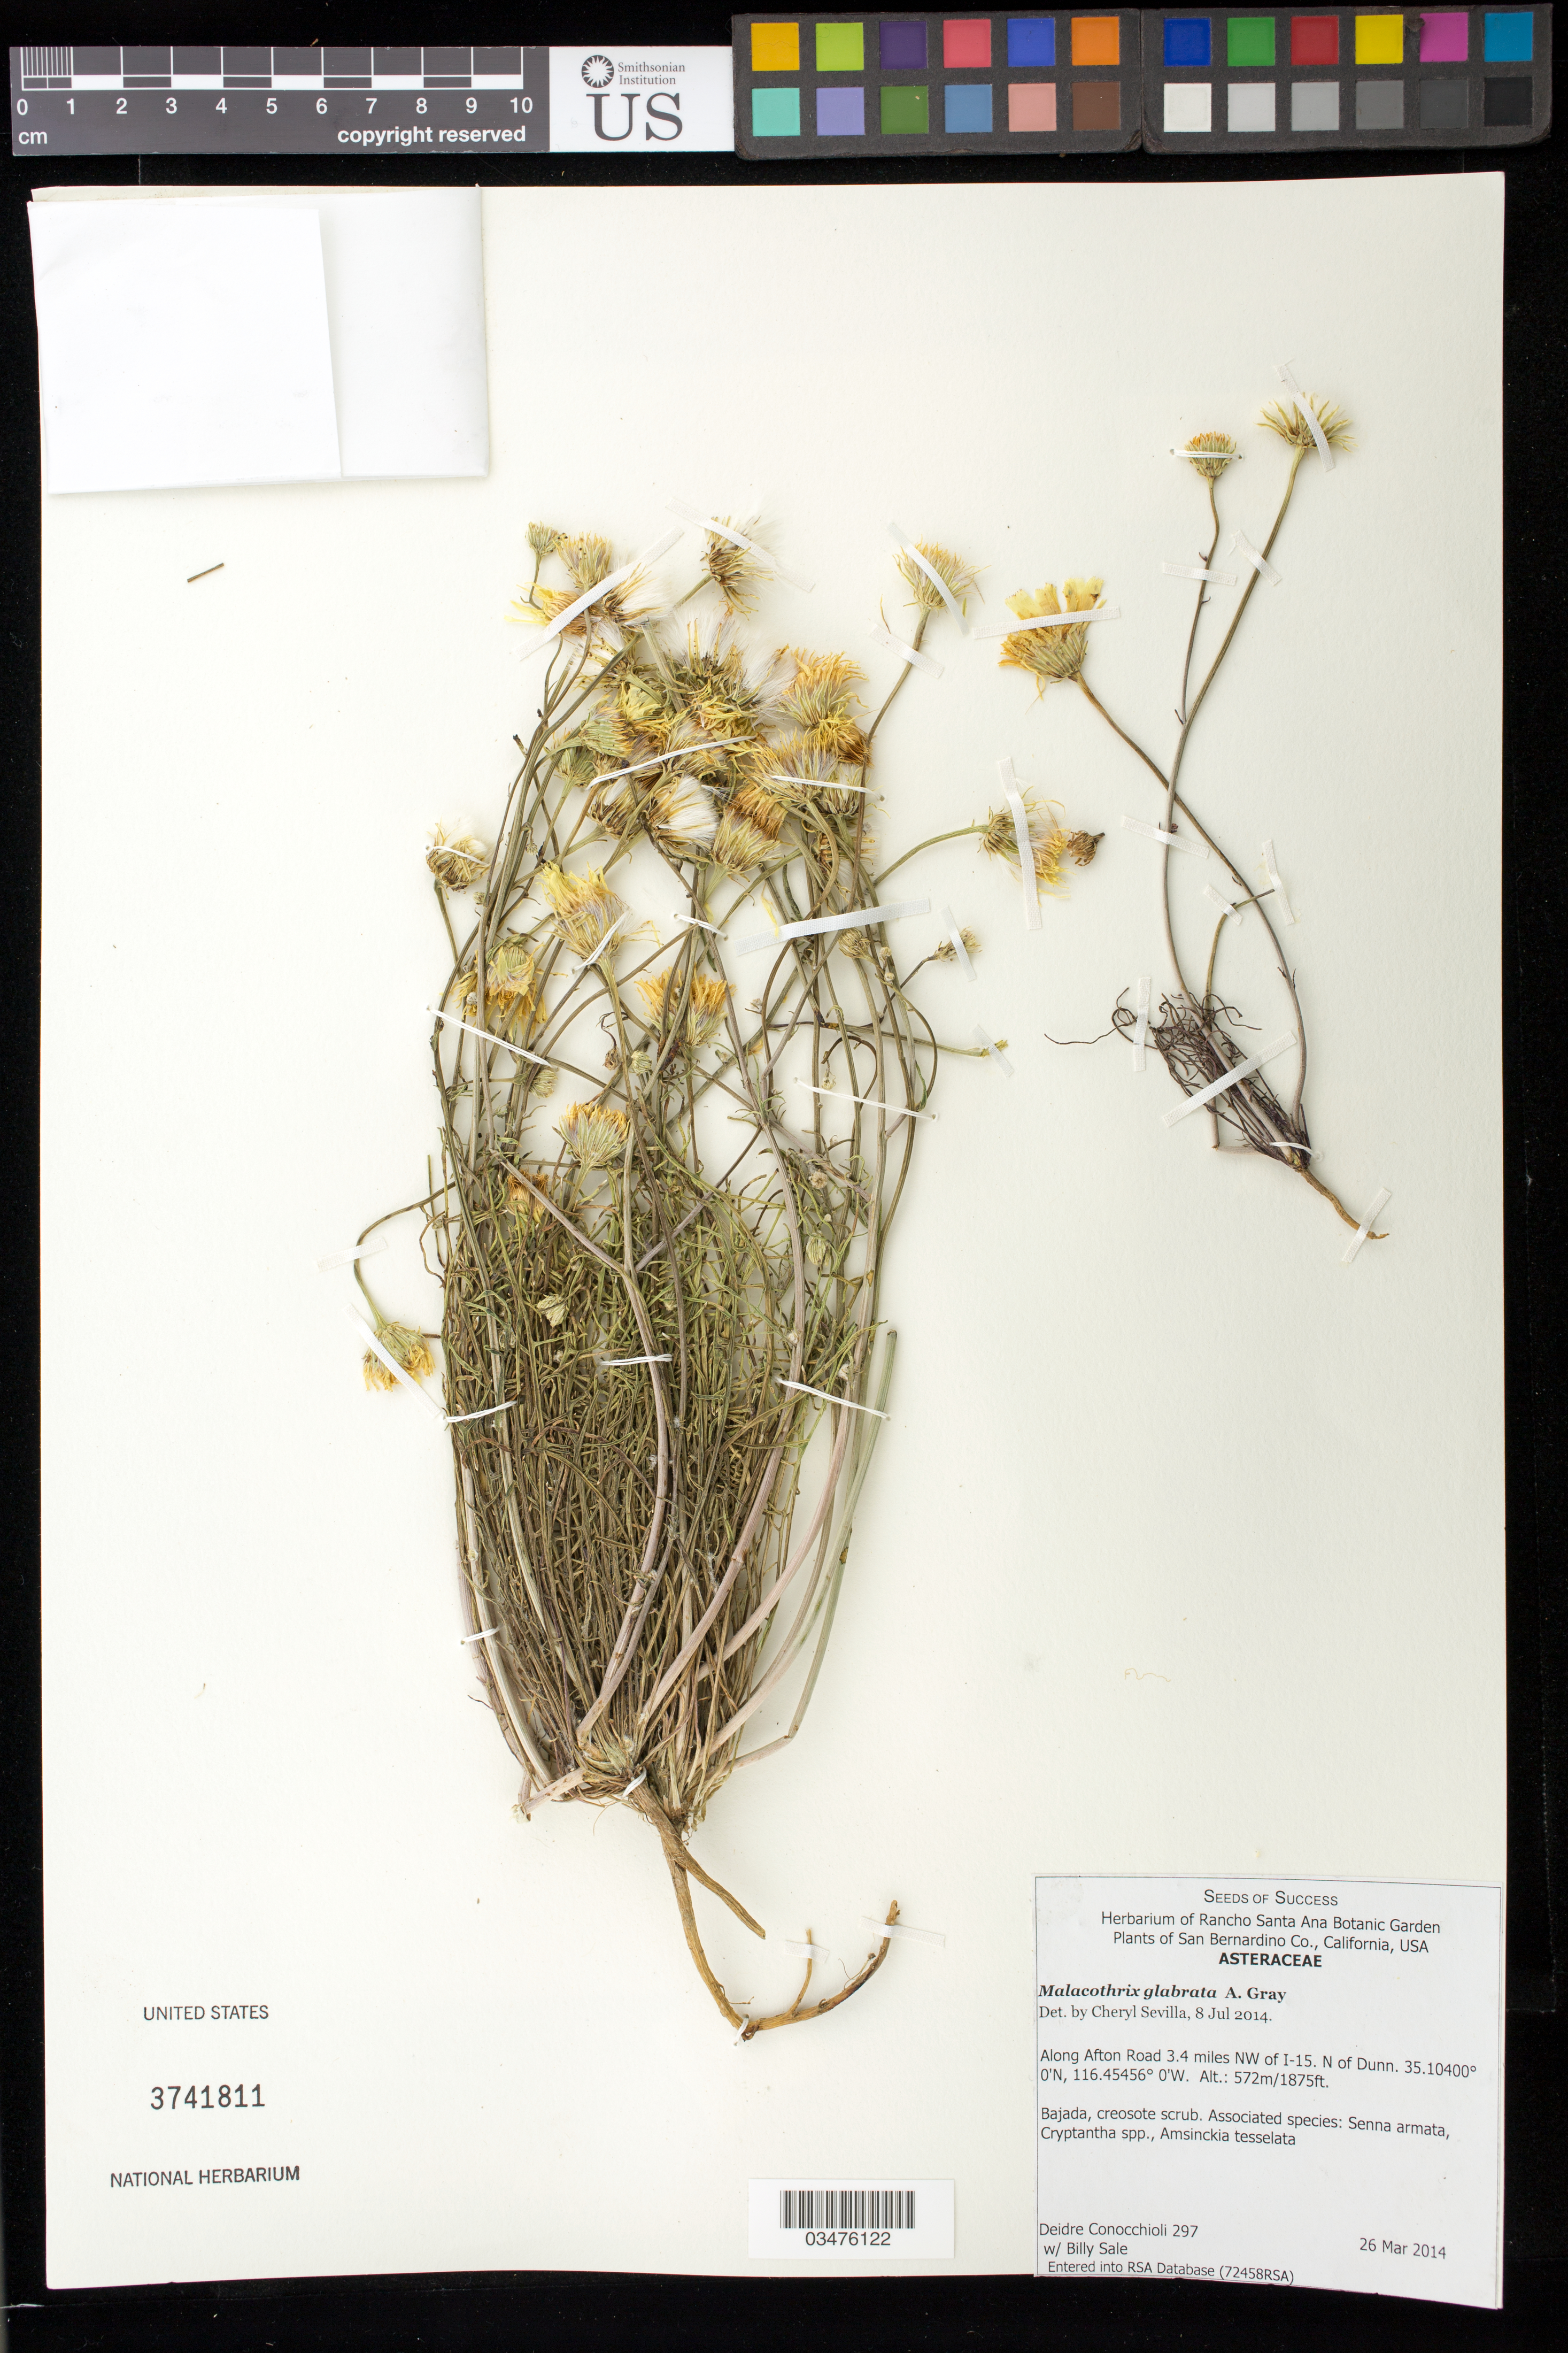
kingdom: Plantae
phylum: Tracheophyta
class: Magnoliopsida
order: Asterales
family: Asteraceae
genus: Malacothrix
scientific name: Malacothrix glabrata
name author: (A. Gray ex D.C. Eaton) A. Gray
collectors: D. Conocchioli & K. Sale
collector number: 297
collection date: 2014-03-26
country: United States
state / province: California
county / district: San Bernardino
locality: Along Afton Road 3.4 mi. NW of I-15, N of Dunn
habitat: Bajada, creosote scrub. With Senna armata, Cryptantha sp., Amsinckia tesselata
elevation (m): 572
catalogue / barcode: US 3741811